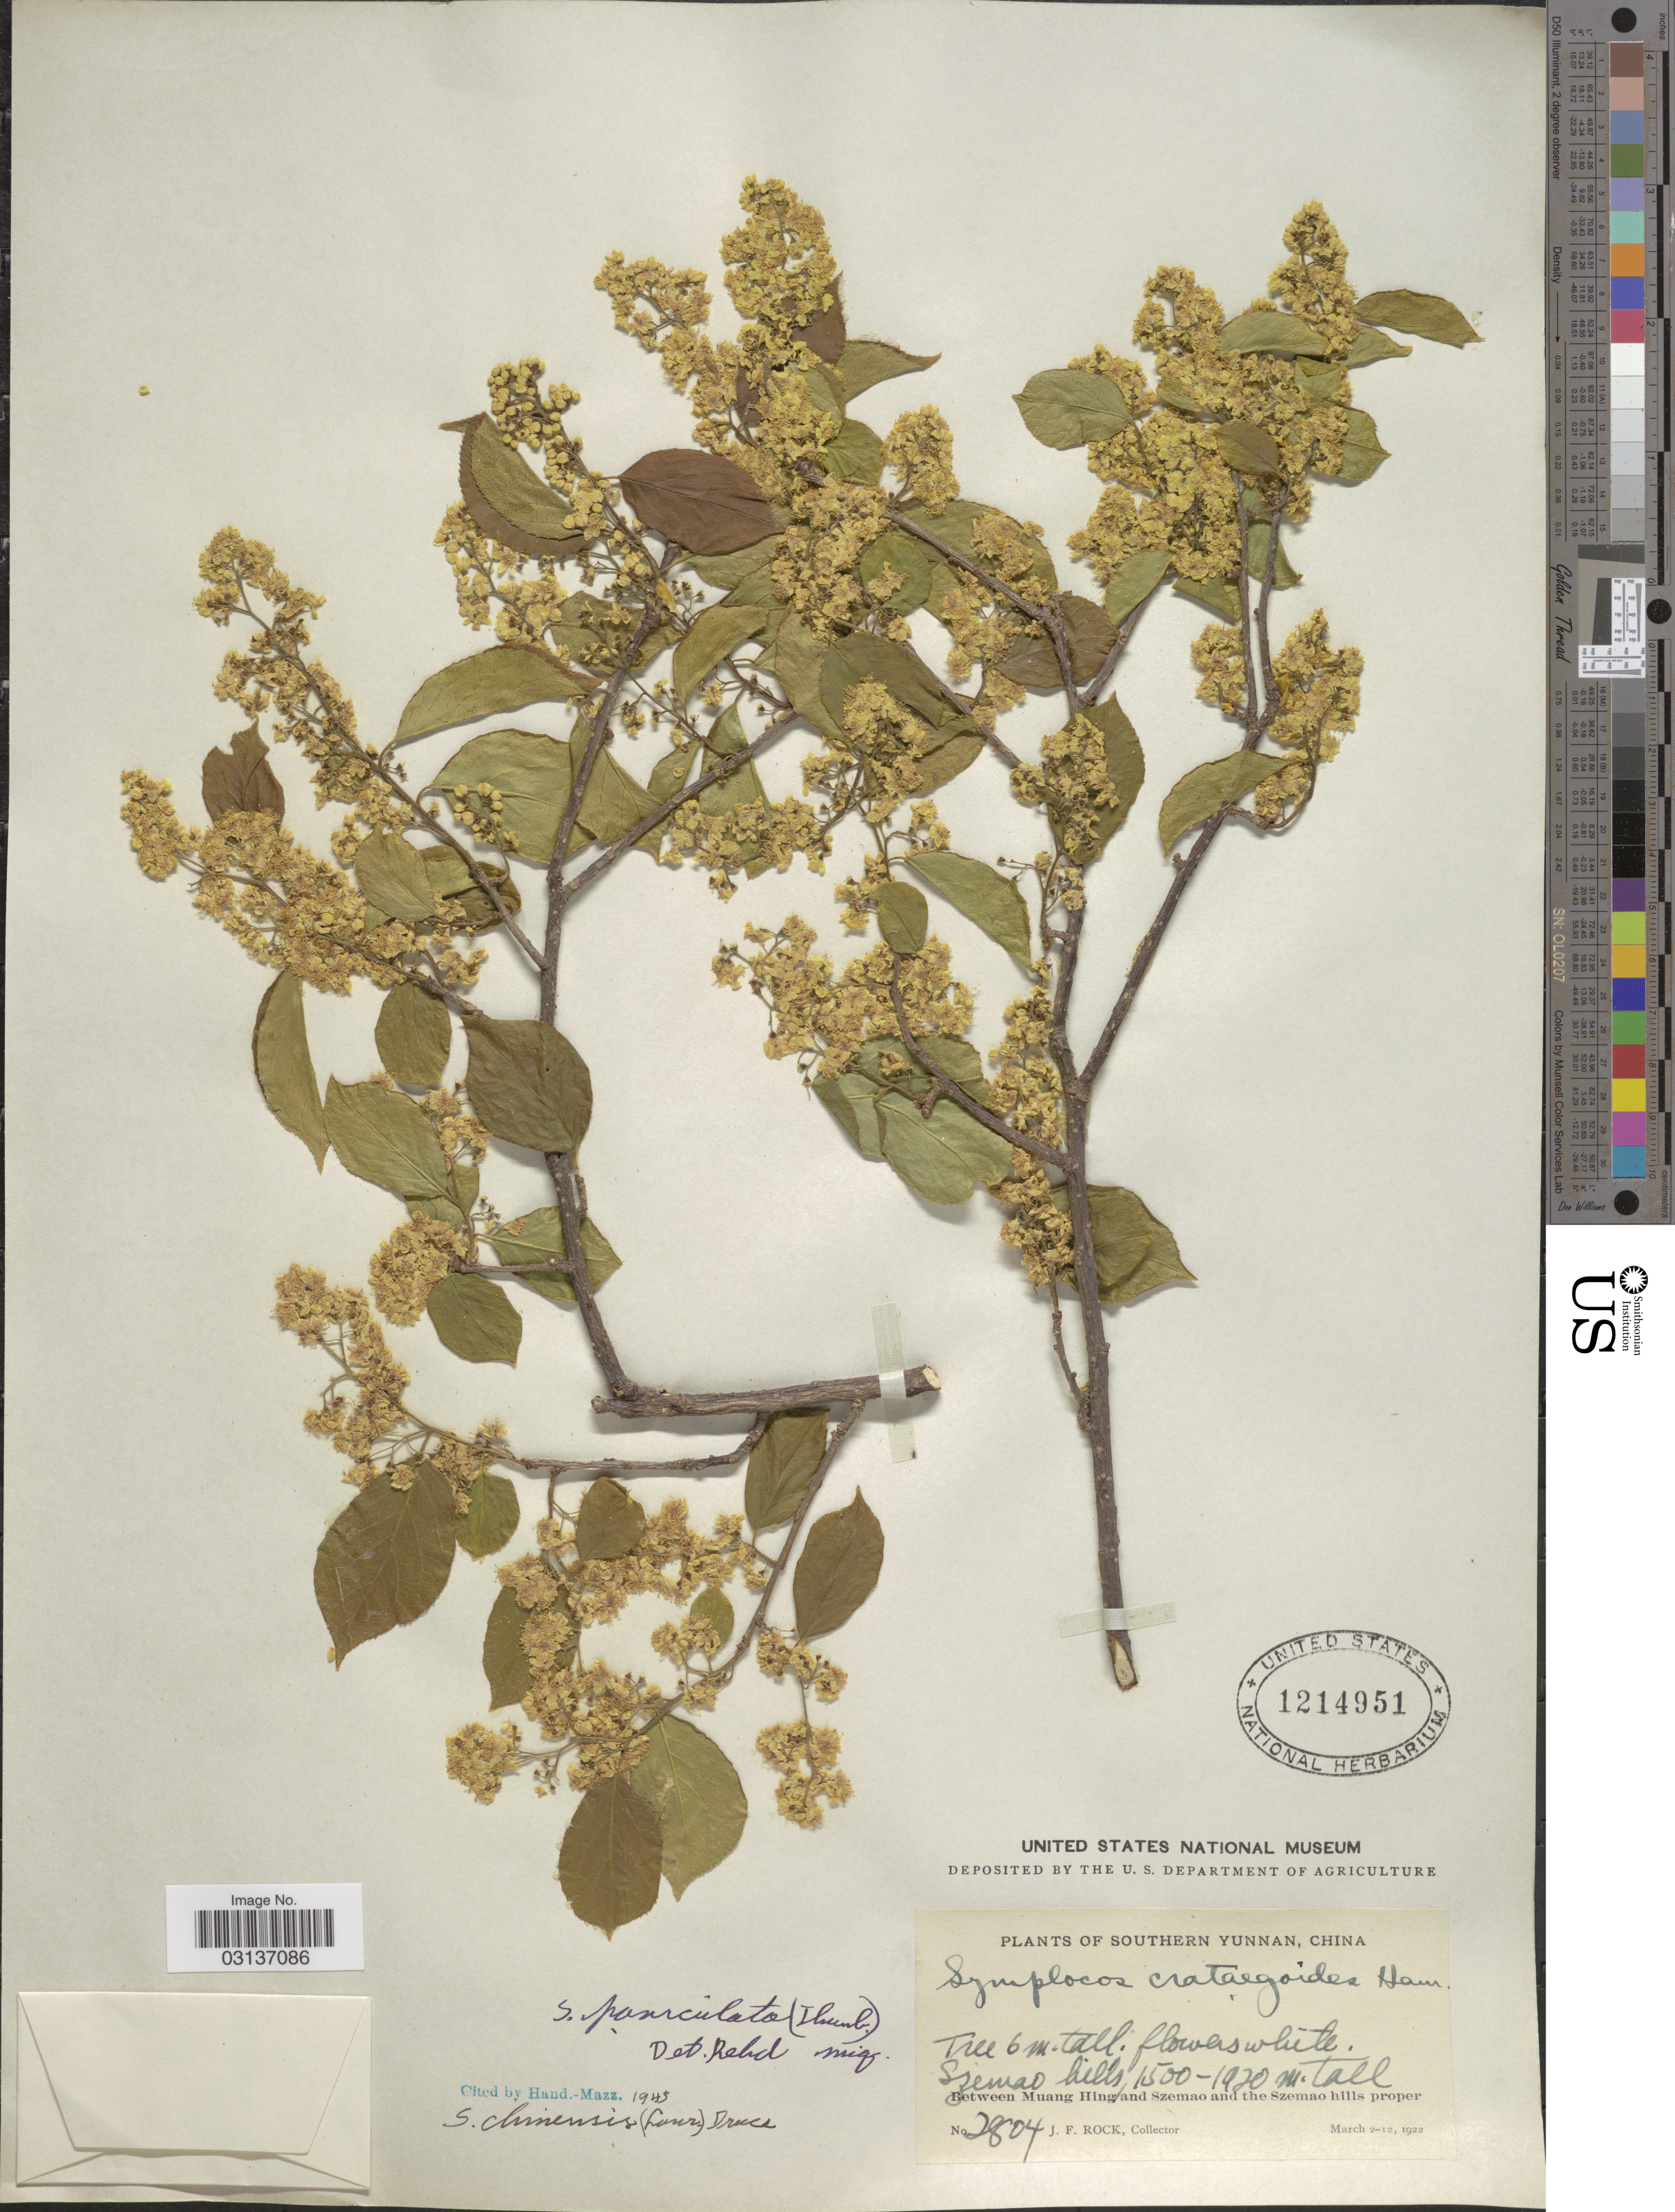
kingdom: Plantae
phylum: Tracheophyta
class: Magnoliopsida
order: Ericales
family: Symplocaceae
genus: Symplocos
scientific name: Symplocos paniculata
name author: Miq.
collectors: J. Rock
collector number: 2804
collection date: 1922-03-02/1922-03-12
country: China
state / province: Yunnan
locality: Southern Yunnan. Szemao hills. Between Muang Hing and Szemao and the Szemao hills proper.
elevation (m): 1500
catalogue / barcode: US 1214951